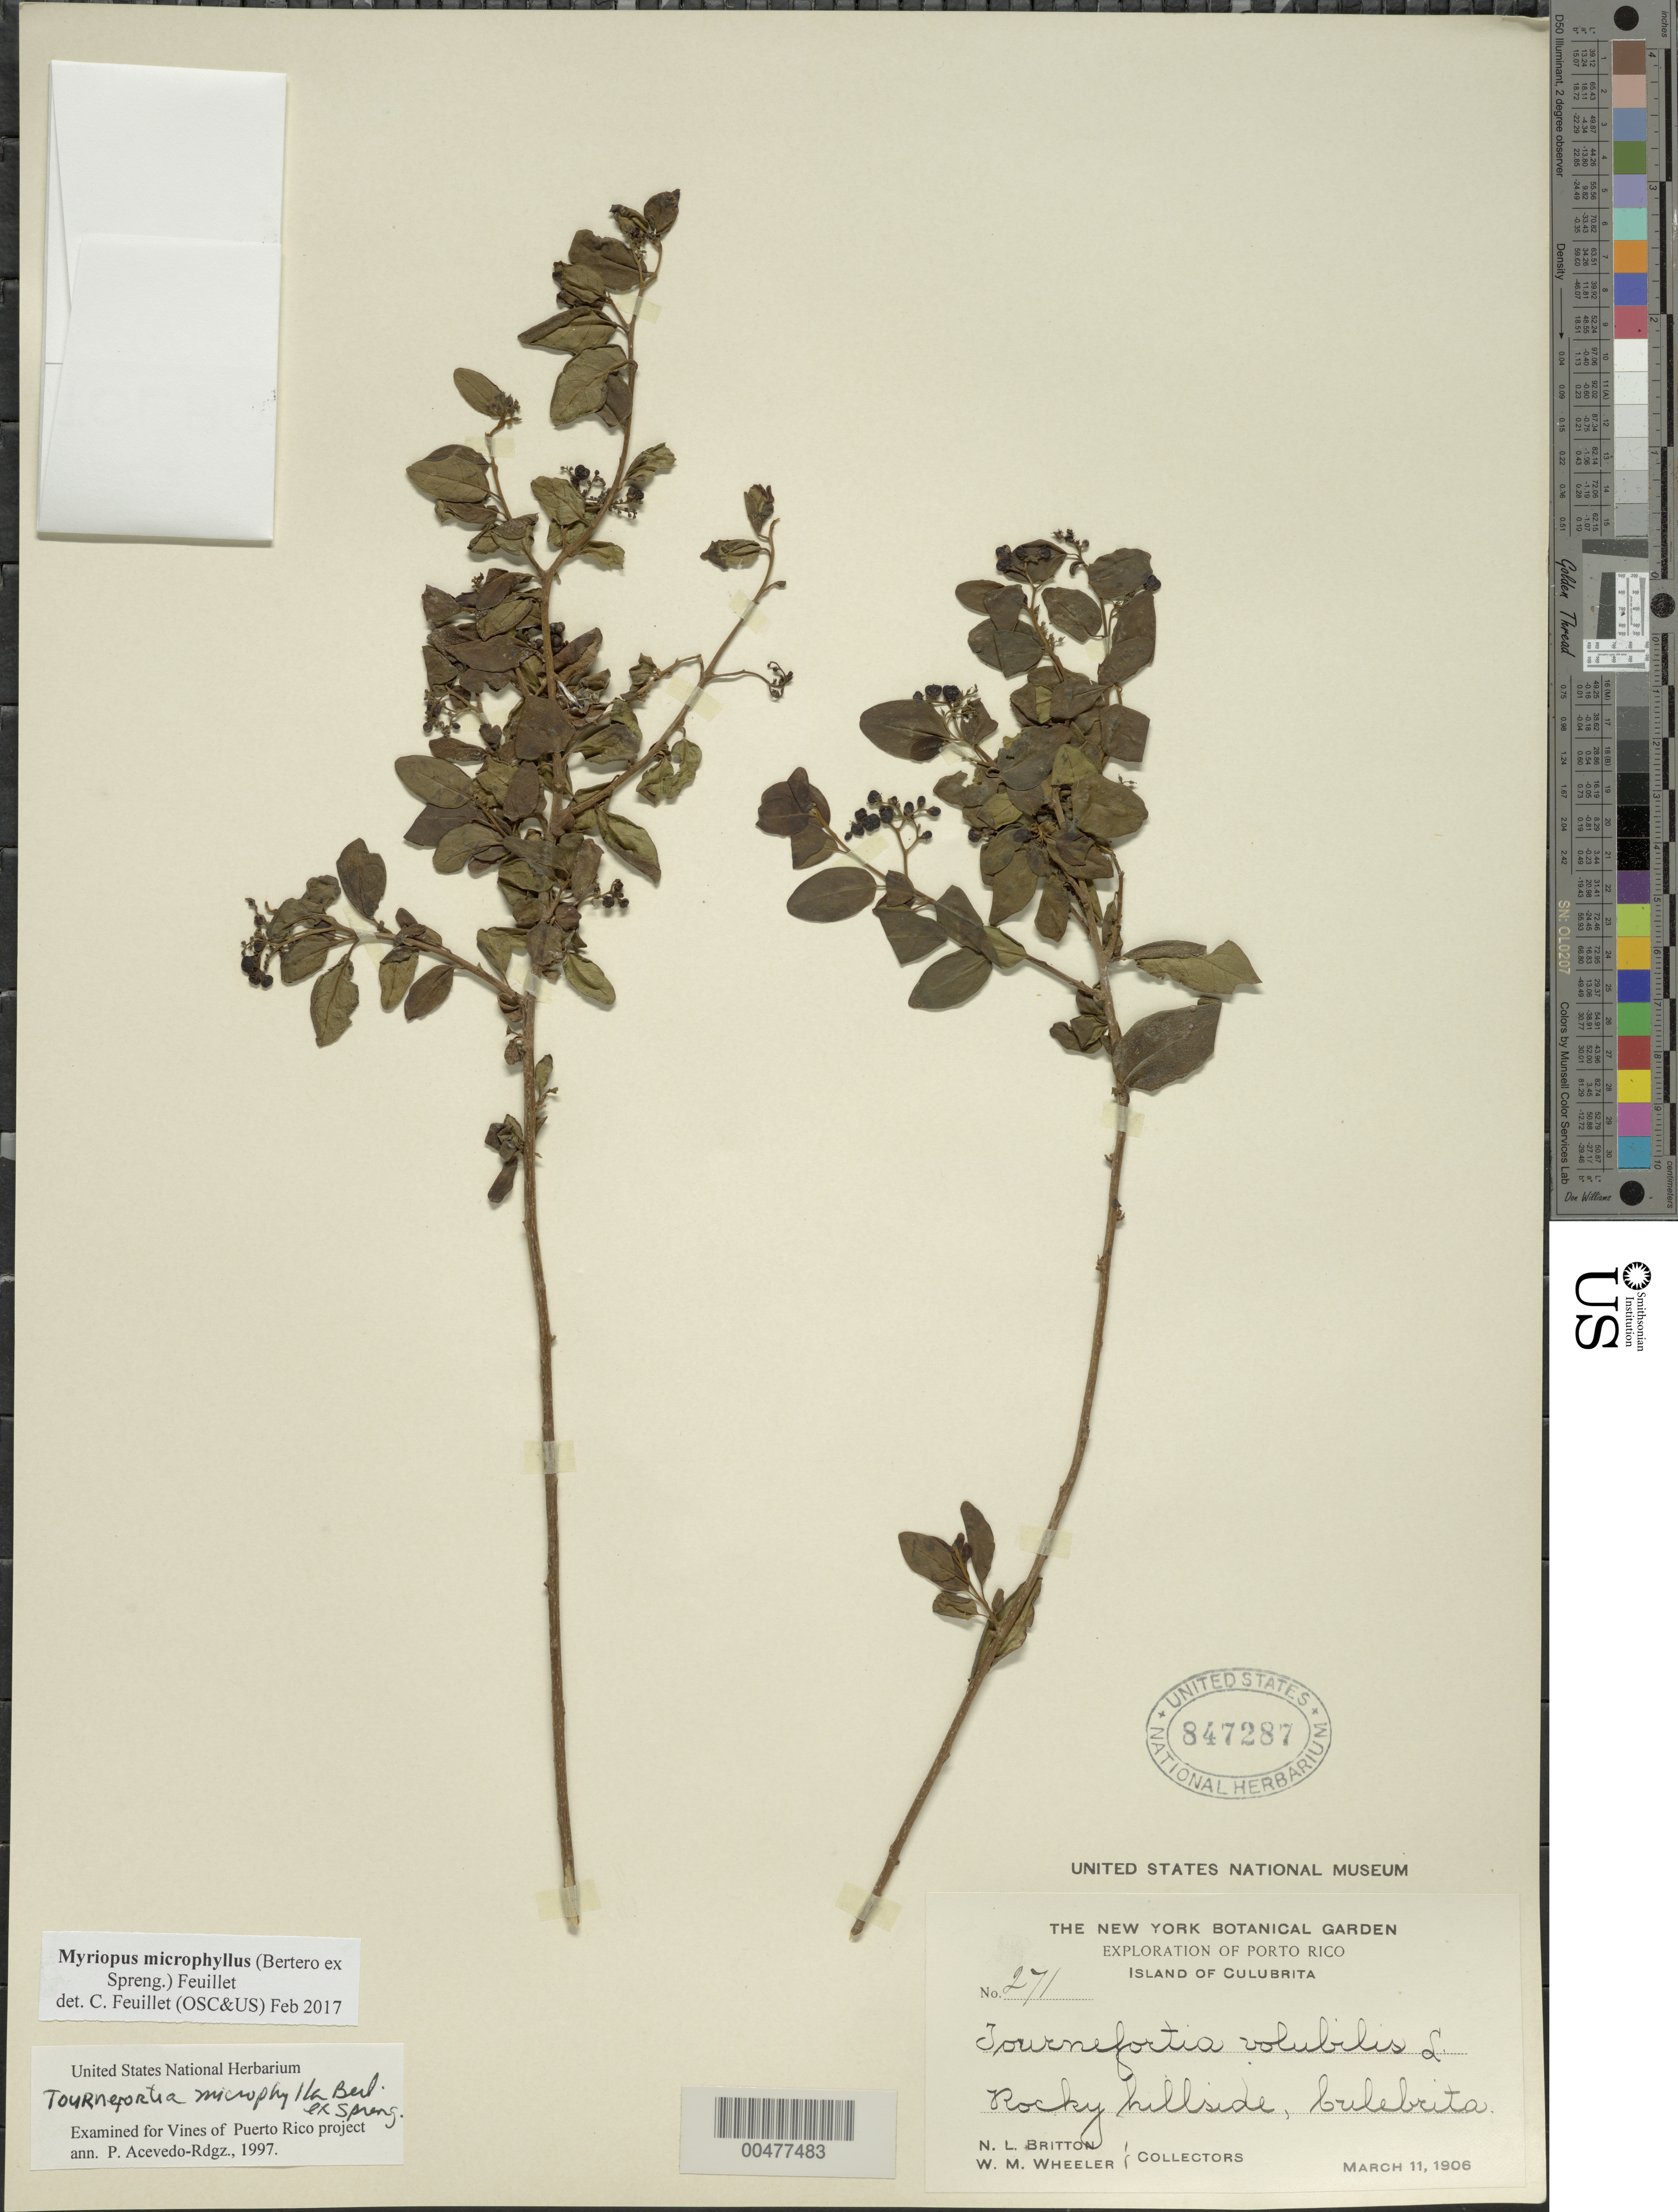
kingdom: Plantae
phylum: Tracheophyta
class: Magnoliopsida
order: Boraginales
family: Heliotropiaceae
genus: Myriopus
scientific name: Myriopus microphyllus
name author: (Bertero ex Spreng.) Feuillet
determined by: Feuillet, C.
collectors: N. Britton & W. Wheeler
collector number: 271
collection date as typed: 11 Mar 1906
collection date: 1906-03-11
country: Puerto Rico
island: Greater Antilles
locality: Culubrita Island. Rocky hillside.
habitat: Rocky hillside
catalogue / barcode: US 847287